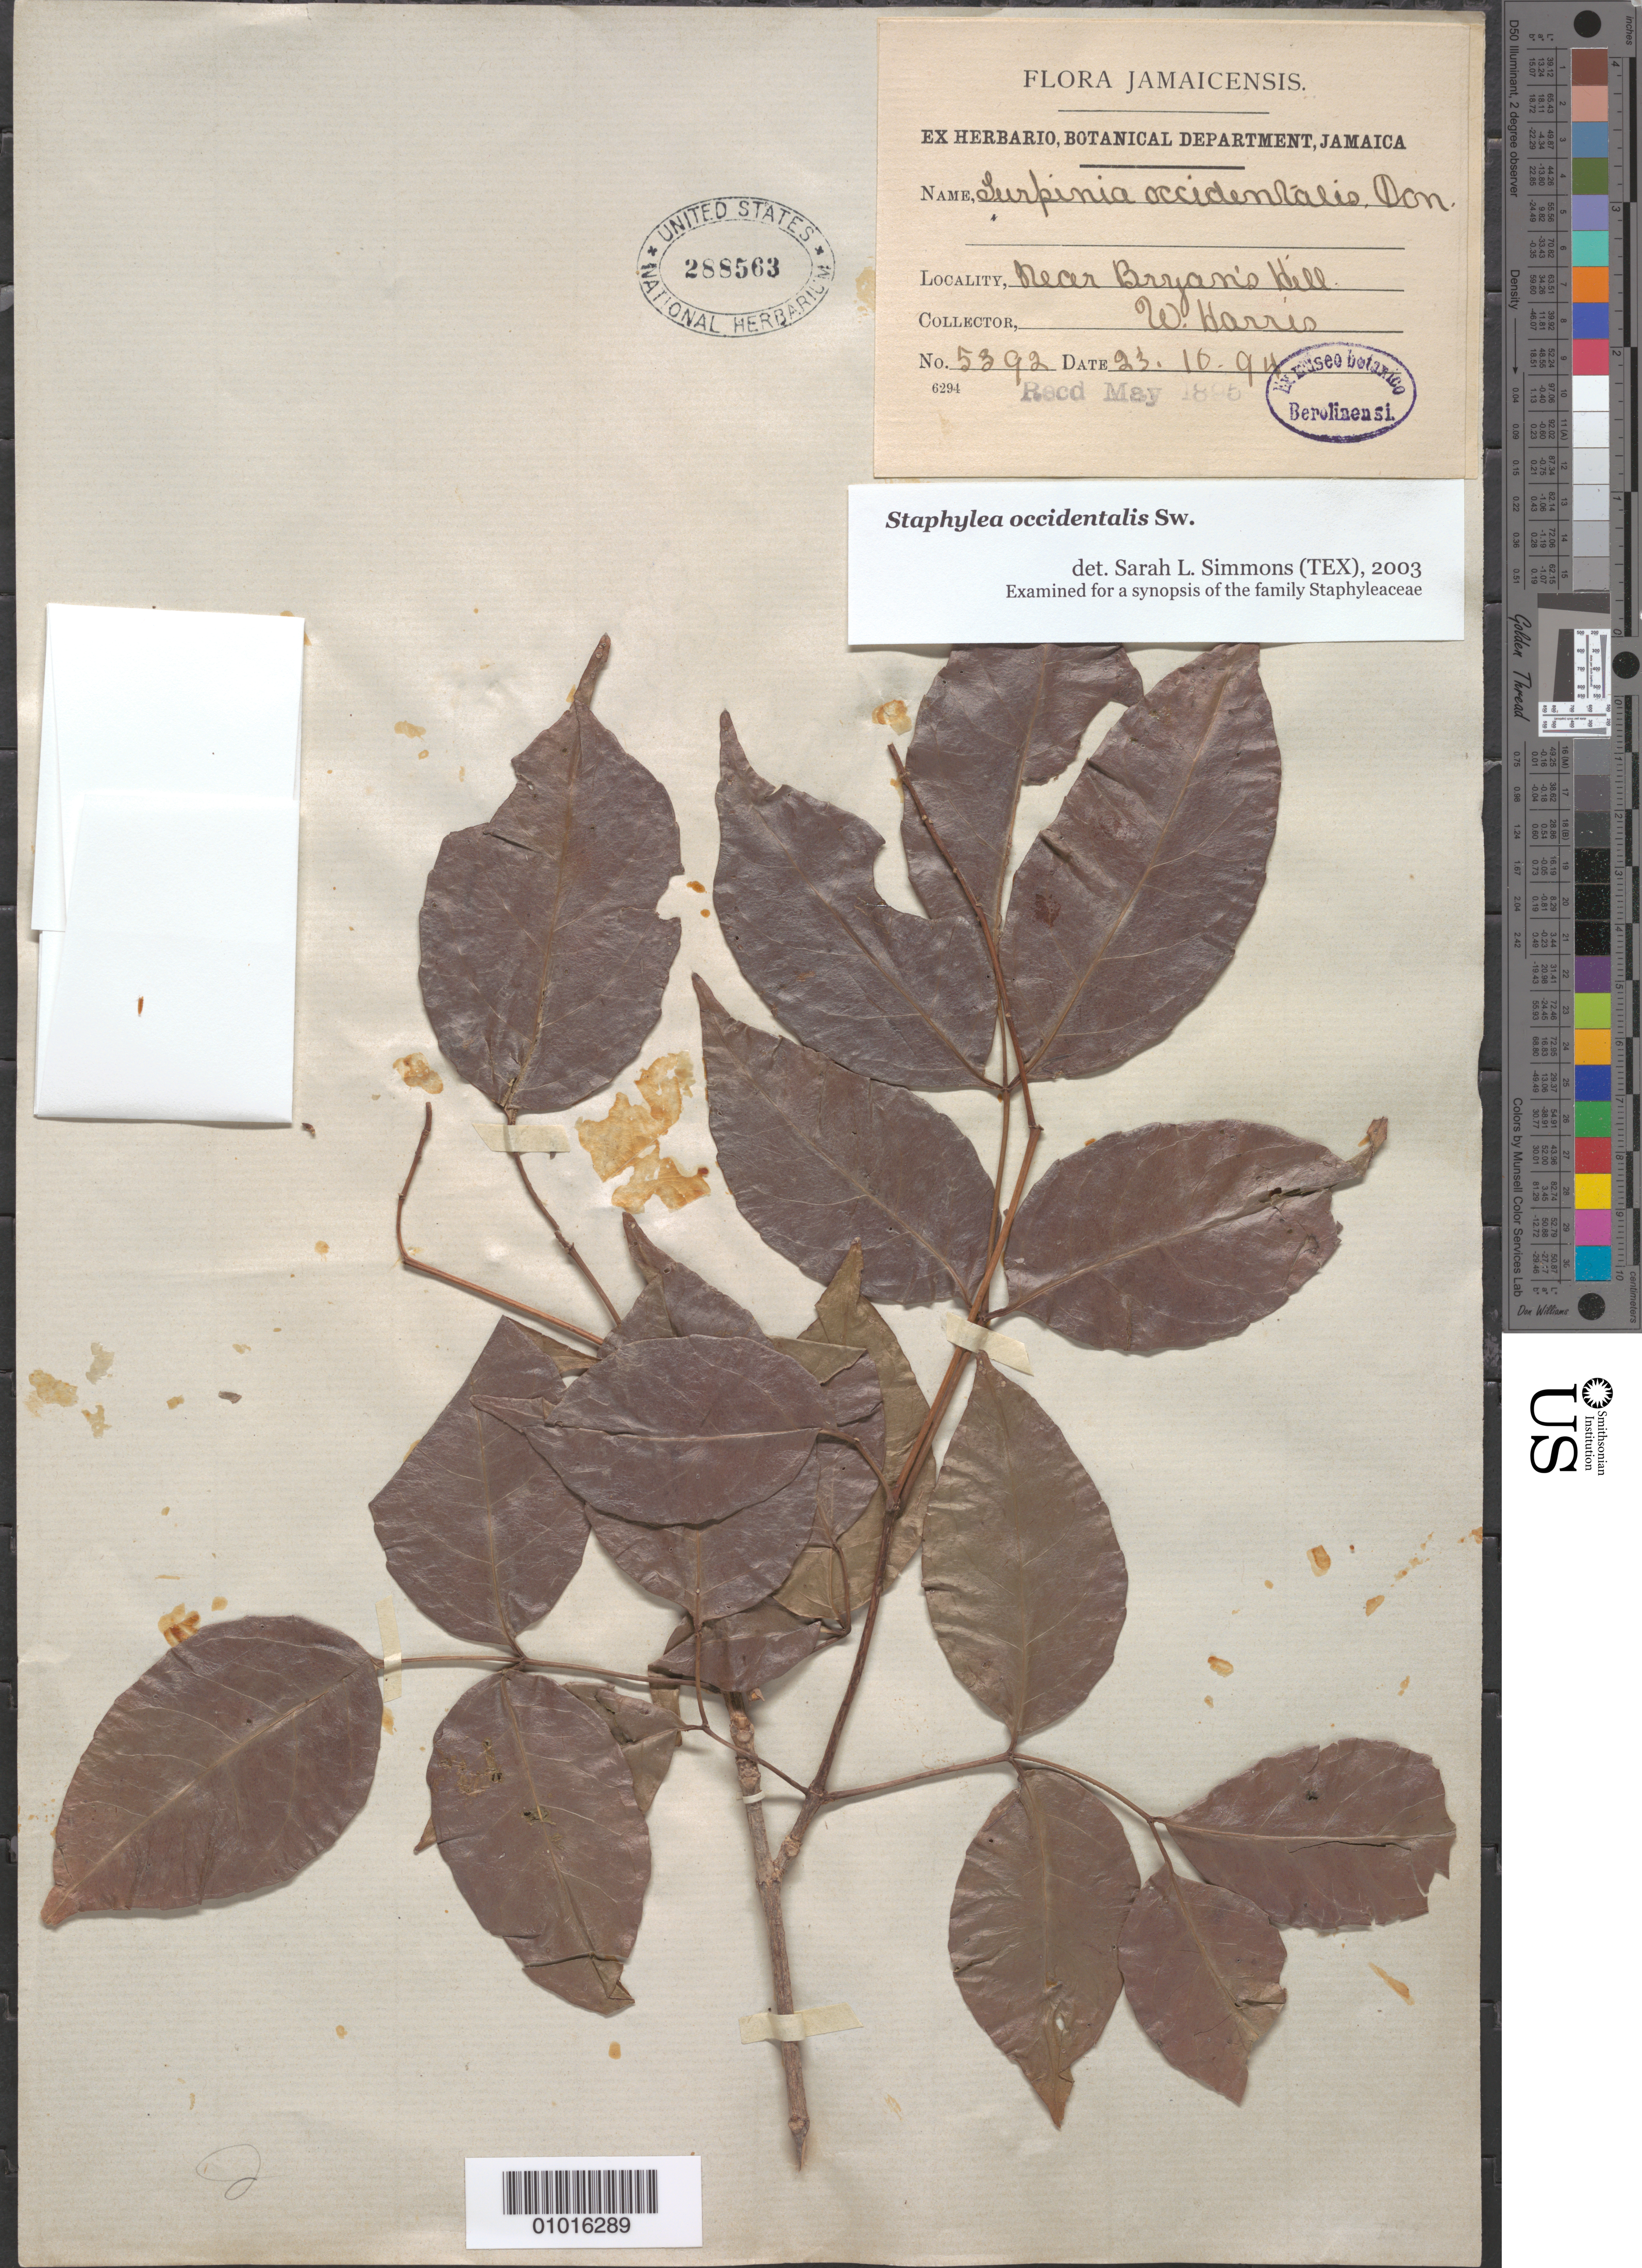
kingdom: Plantae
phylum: Tracheophyta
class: Magnoliopsida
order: Crossosomatales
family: Staphyleaceae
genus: Staphylea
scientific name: Staphylea occidentalis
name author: Sw.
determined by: Simmons, S. L.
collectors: W. H. Harris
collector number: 5392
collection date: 1894-10-23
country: Jamaica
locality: Bryans Hill, near.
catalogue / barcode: US 288563